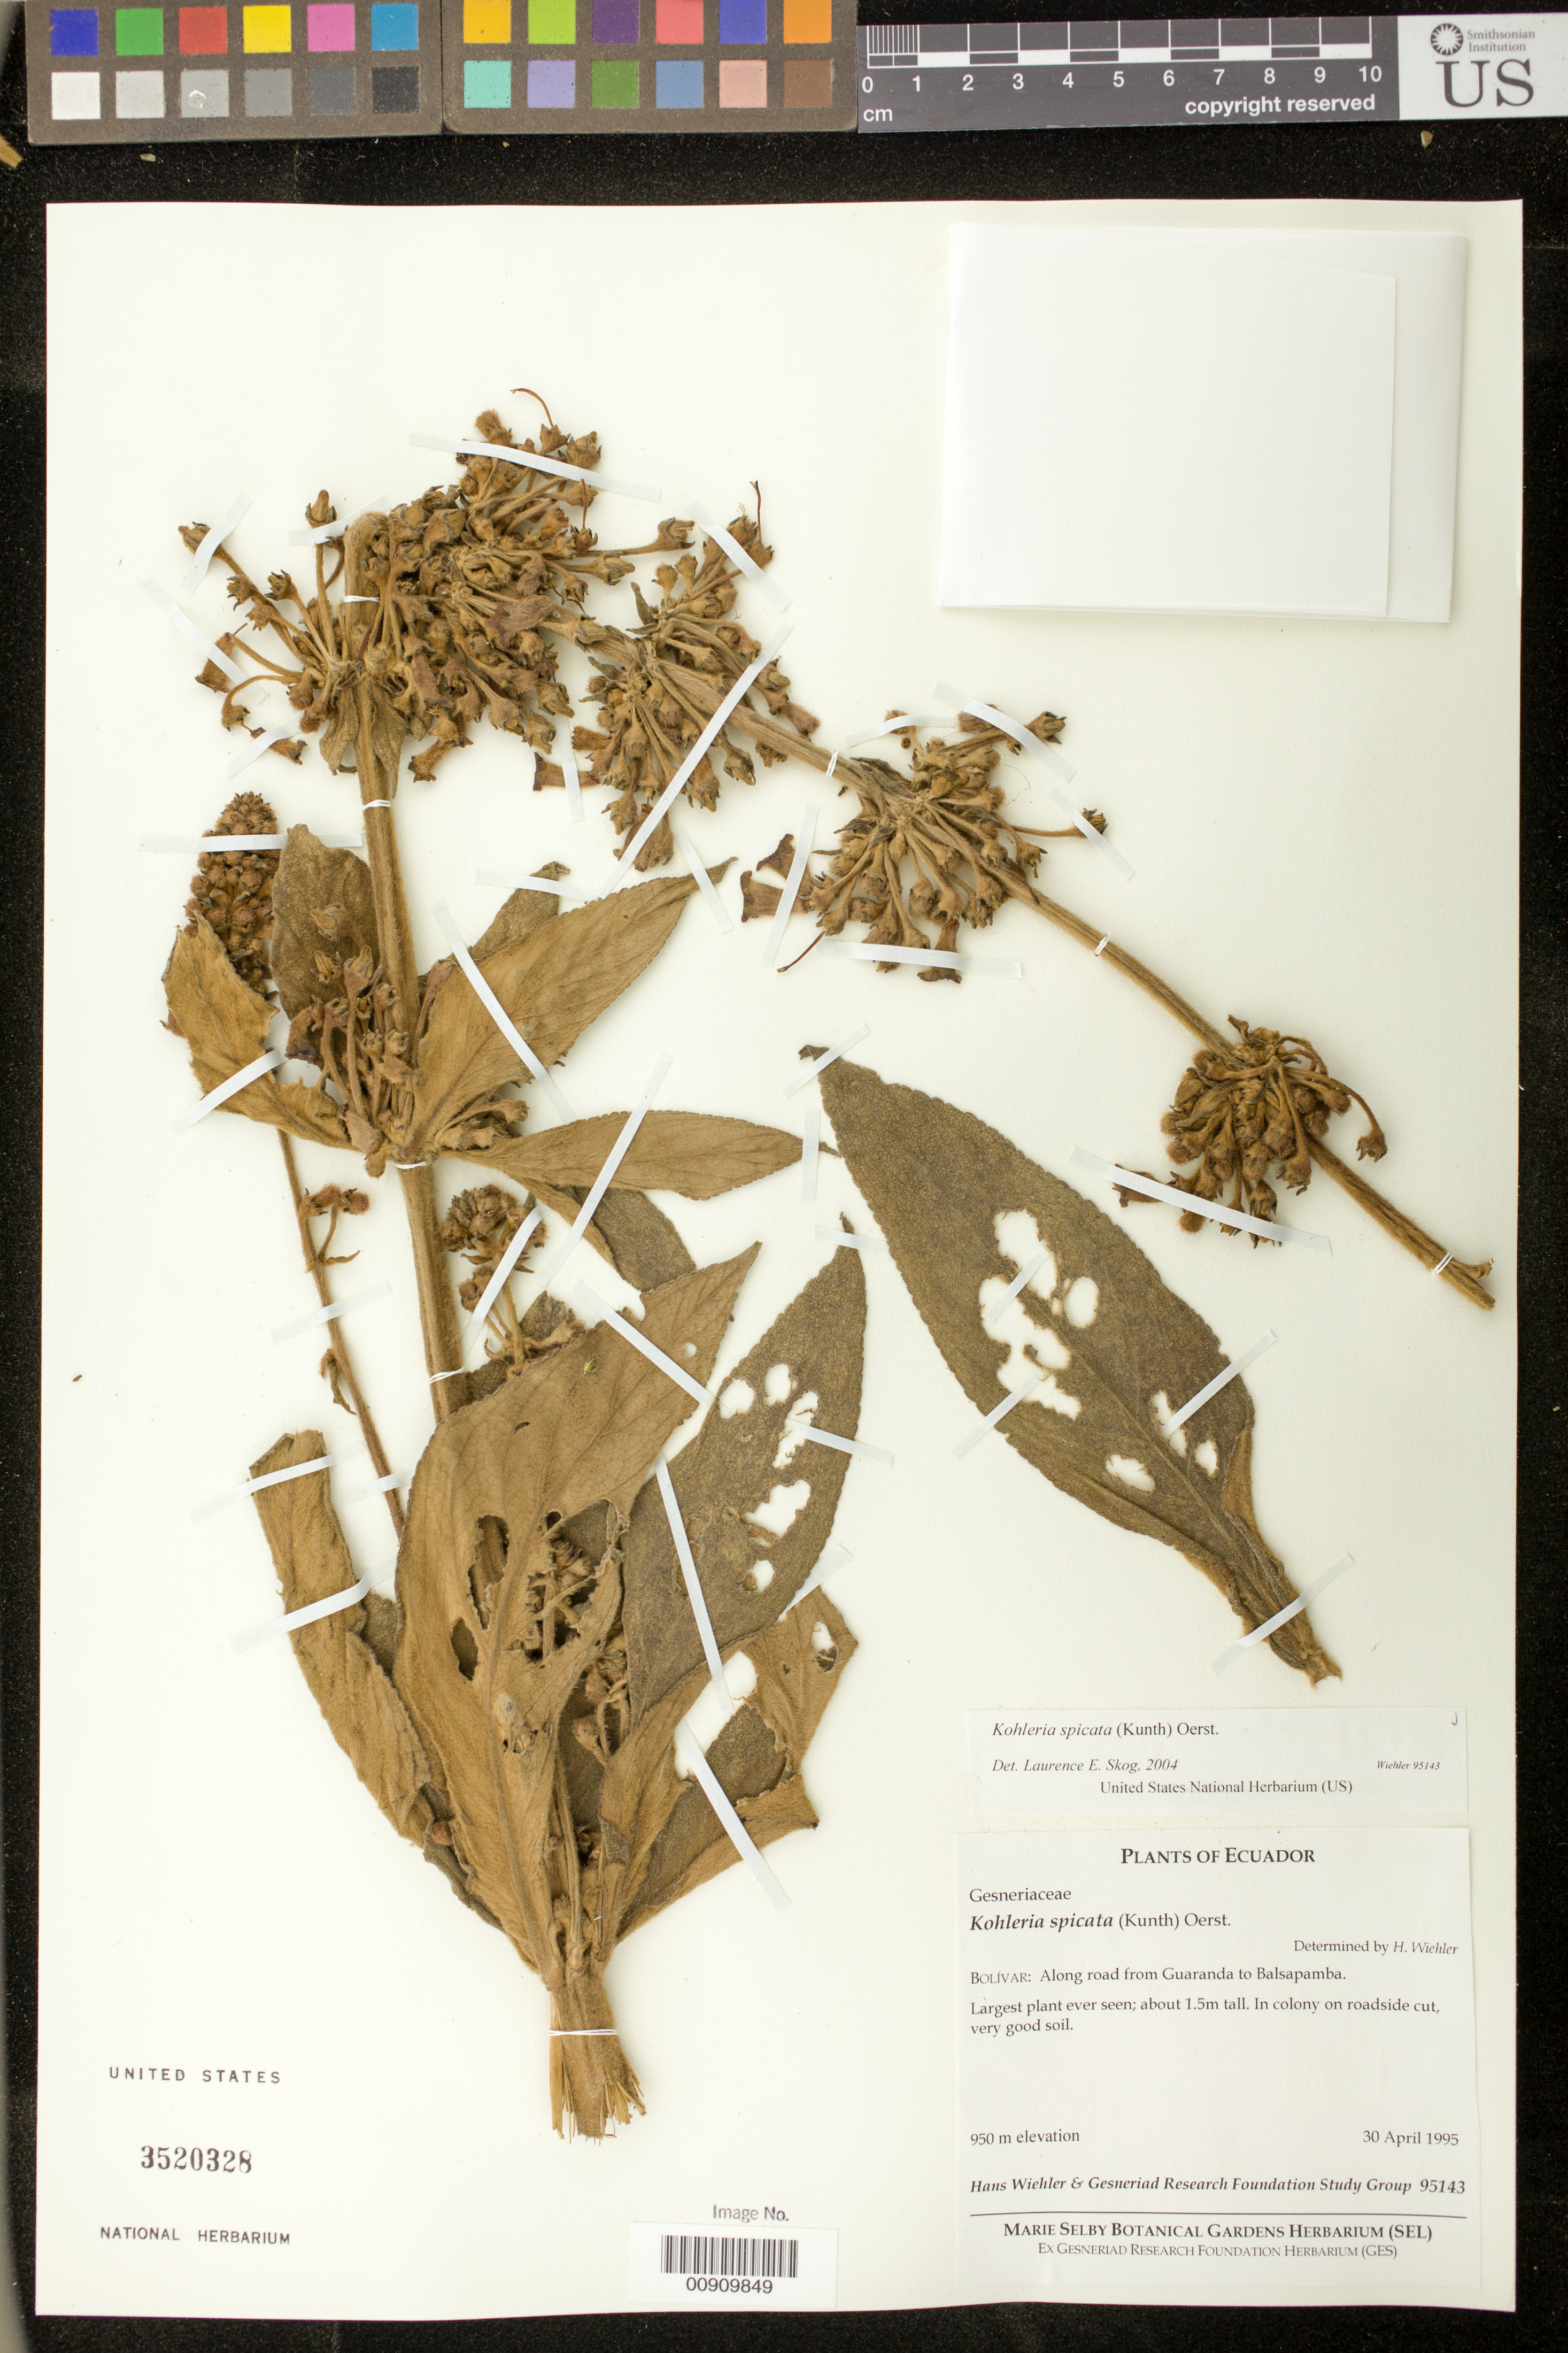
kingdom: Plantae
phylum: Tracheophyta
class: Magnoliopsida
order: Lamiales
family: Gesneriaceae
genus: Kohleria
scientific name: Kohleria spicata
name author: (Kunth) Oerst.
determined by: Skog, Laurence E.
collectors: H. J. Wiehler & GRF Study Group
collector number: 95143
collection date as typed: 30 Apr 1995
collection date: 1995-04-30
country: Ecuador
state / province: Bolívar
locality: Bolívar: along road from Guaranda to Balsapampa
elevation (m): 950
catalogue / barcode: US 3520328